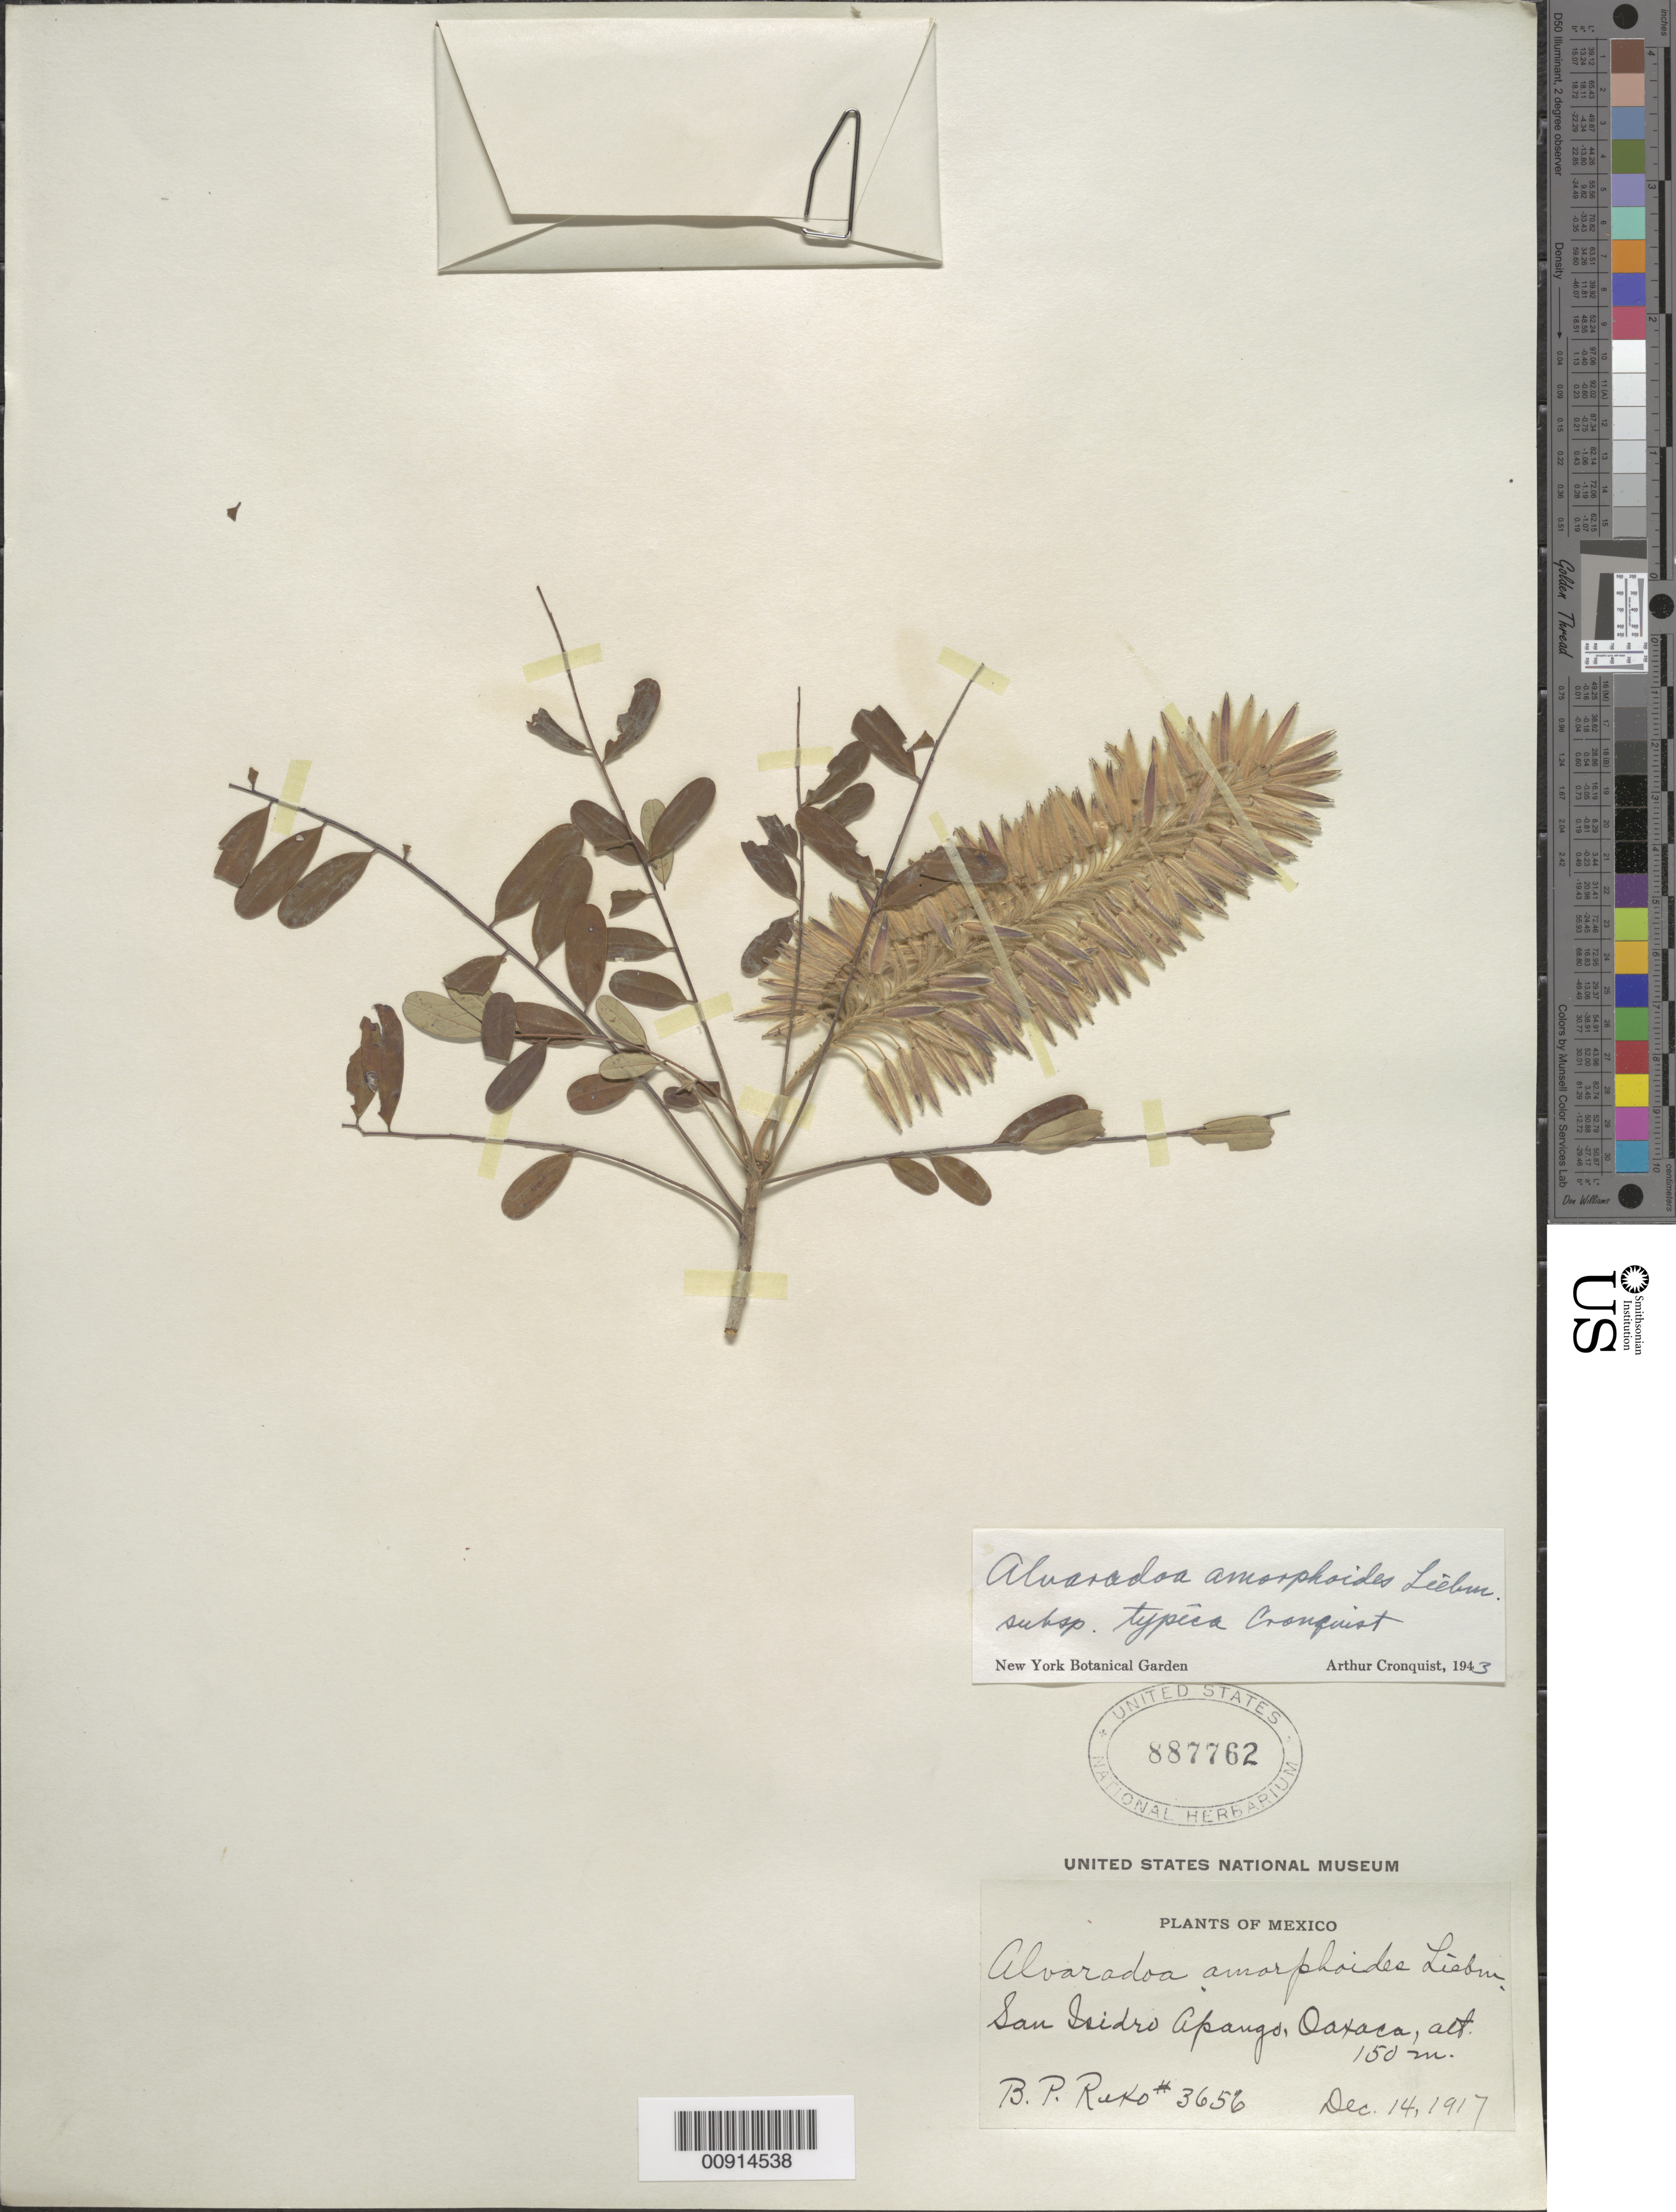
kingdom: Plantae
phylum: Tracheophyta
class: Magnoliopsida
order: Picramniales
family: Picramniaceae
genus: Alvaradoa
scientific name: Alvaradoa amorphoides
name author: Liebm.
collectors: B. P. Reko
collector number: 3656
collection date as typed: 14 Dec 1917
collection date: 1917-12-14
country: Mexico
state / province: Oaxaca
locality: San Isidro Apango, Oaxaca.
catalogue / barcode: US 887762